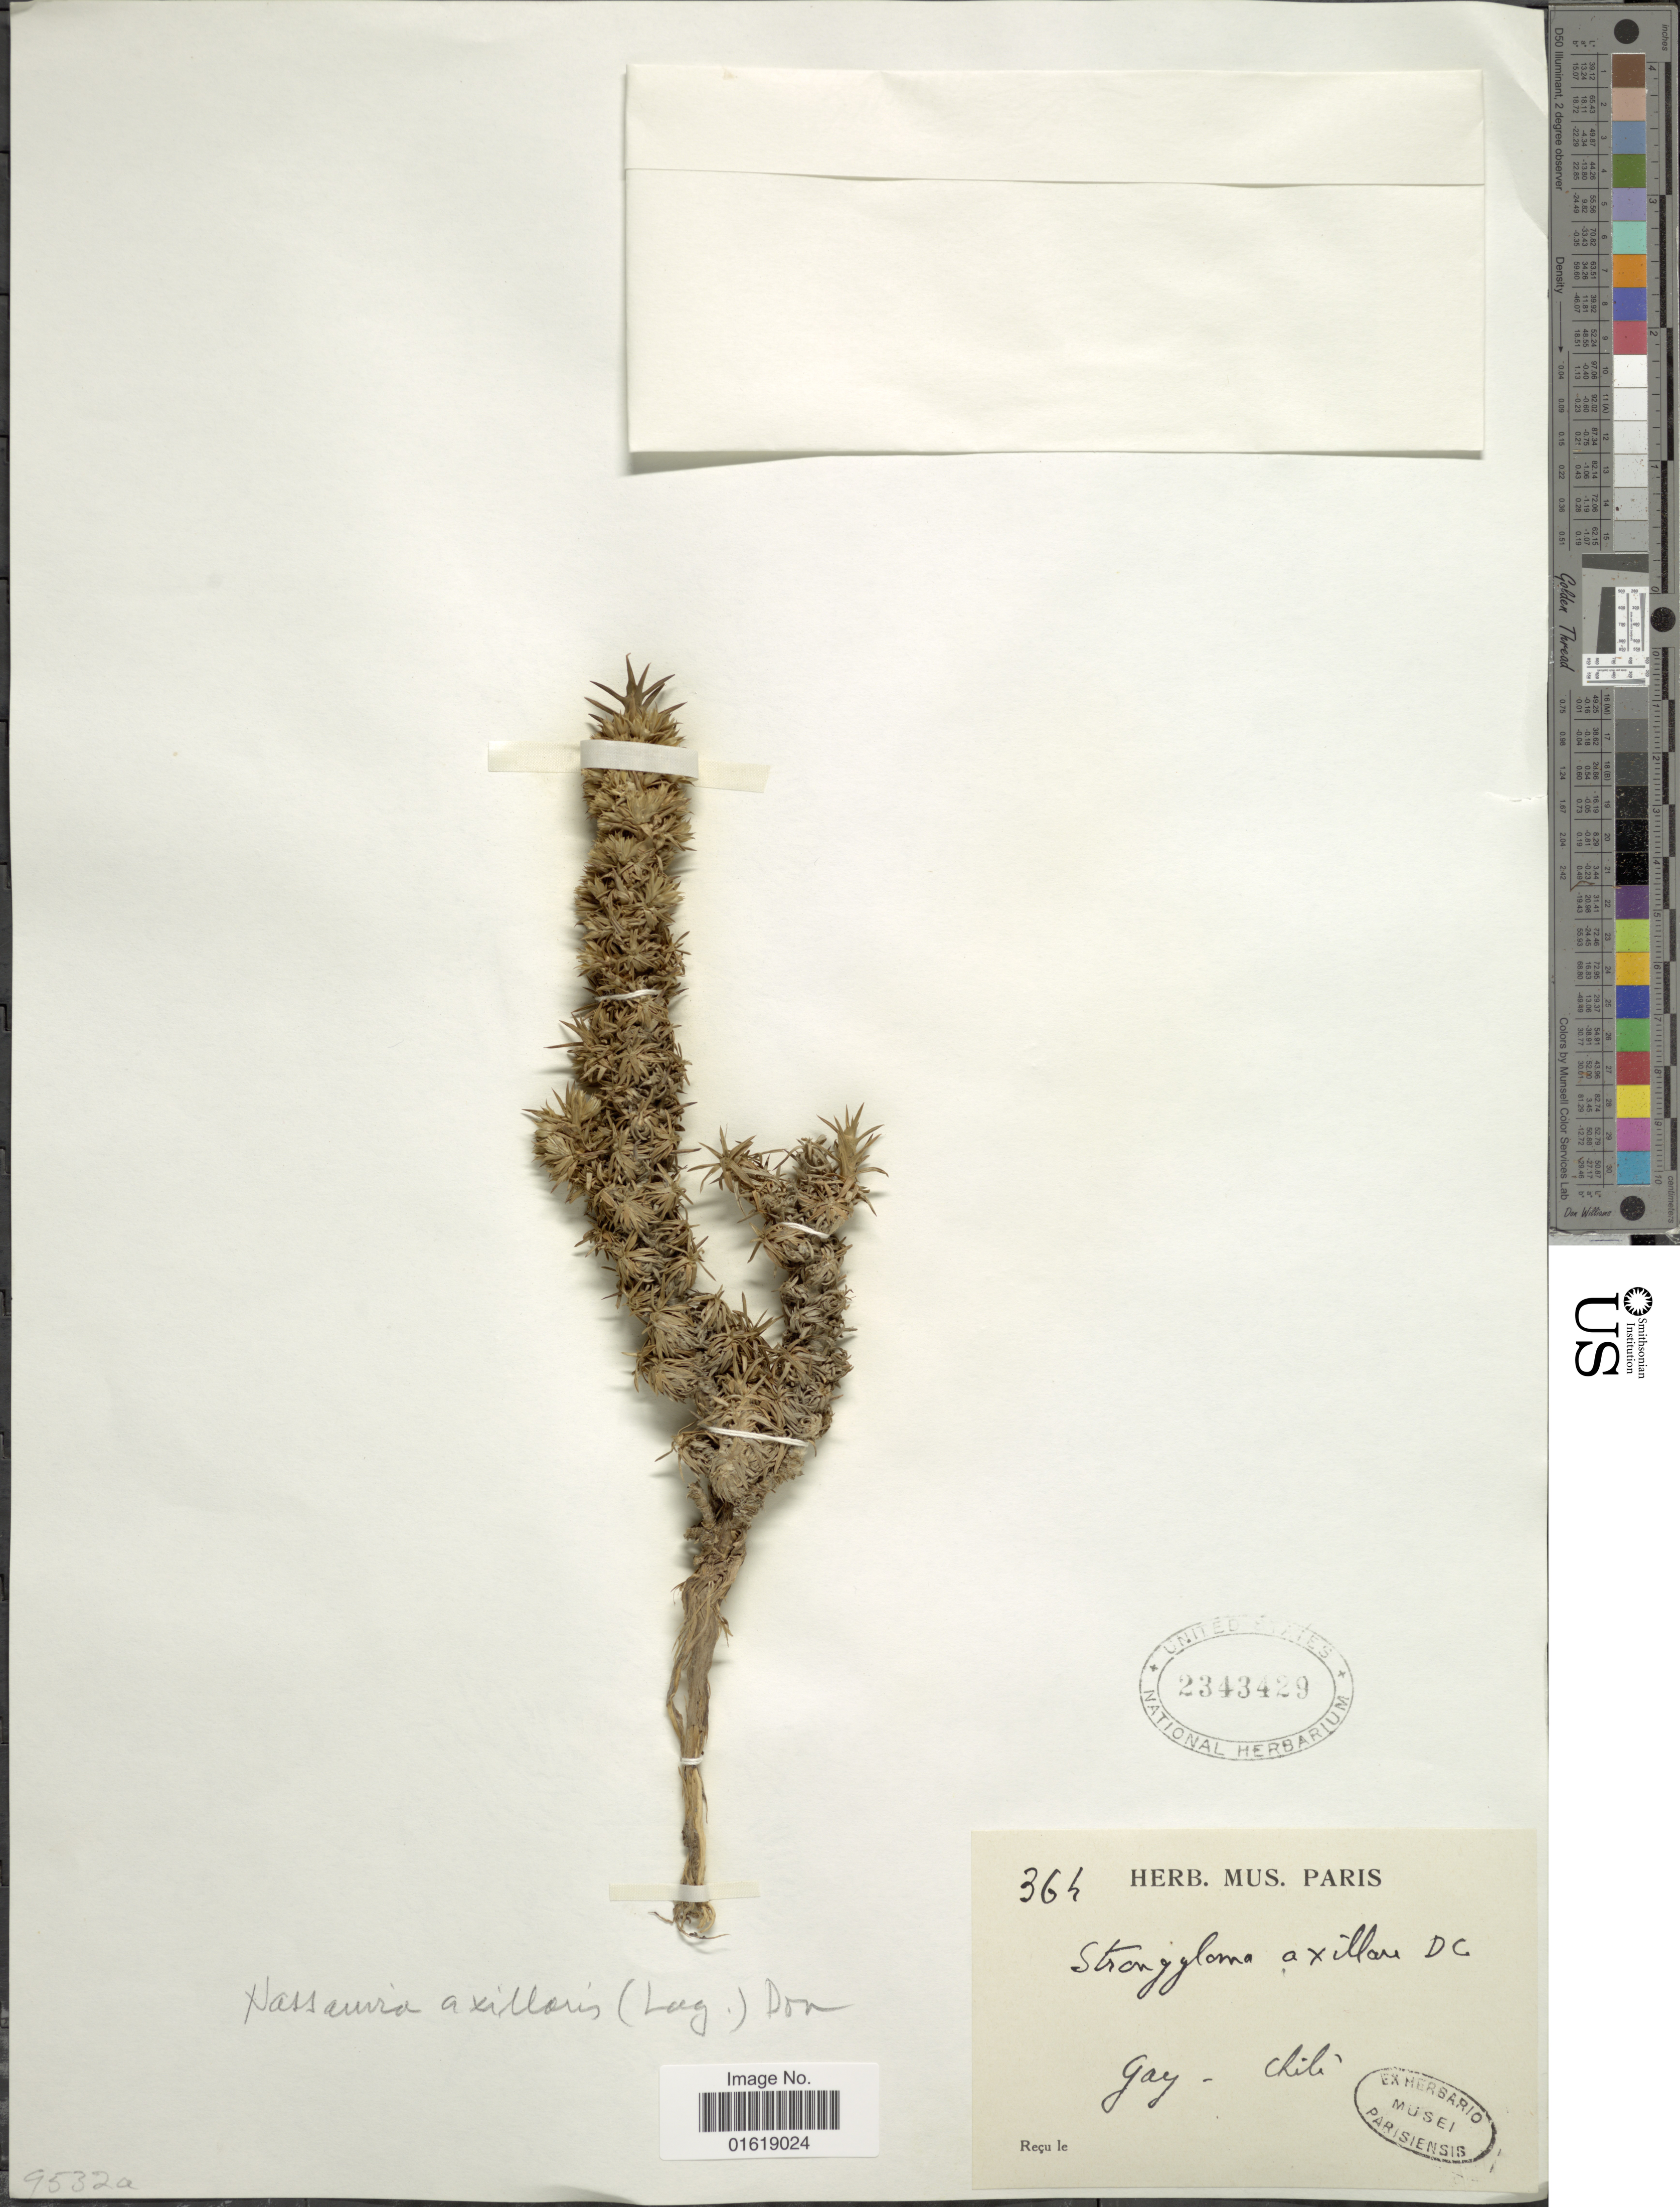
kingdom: Plantae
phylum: Tracheophyta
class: Magnoliopsida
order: Asterales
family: Asteraceae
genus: Nassauvia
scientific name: Nassauvia axillaris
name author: D. Don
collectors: ex herb. Mus. Paris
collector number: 36h*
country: Chile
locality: Gay - Chili.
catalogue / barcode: US 2343429